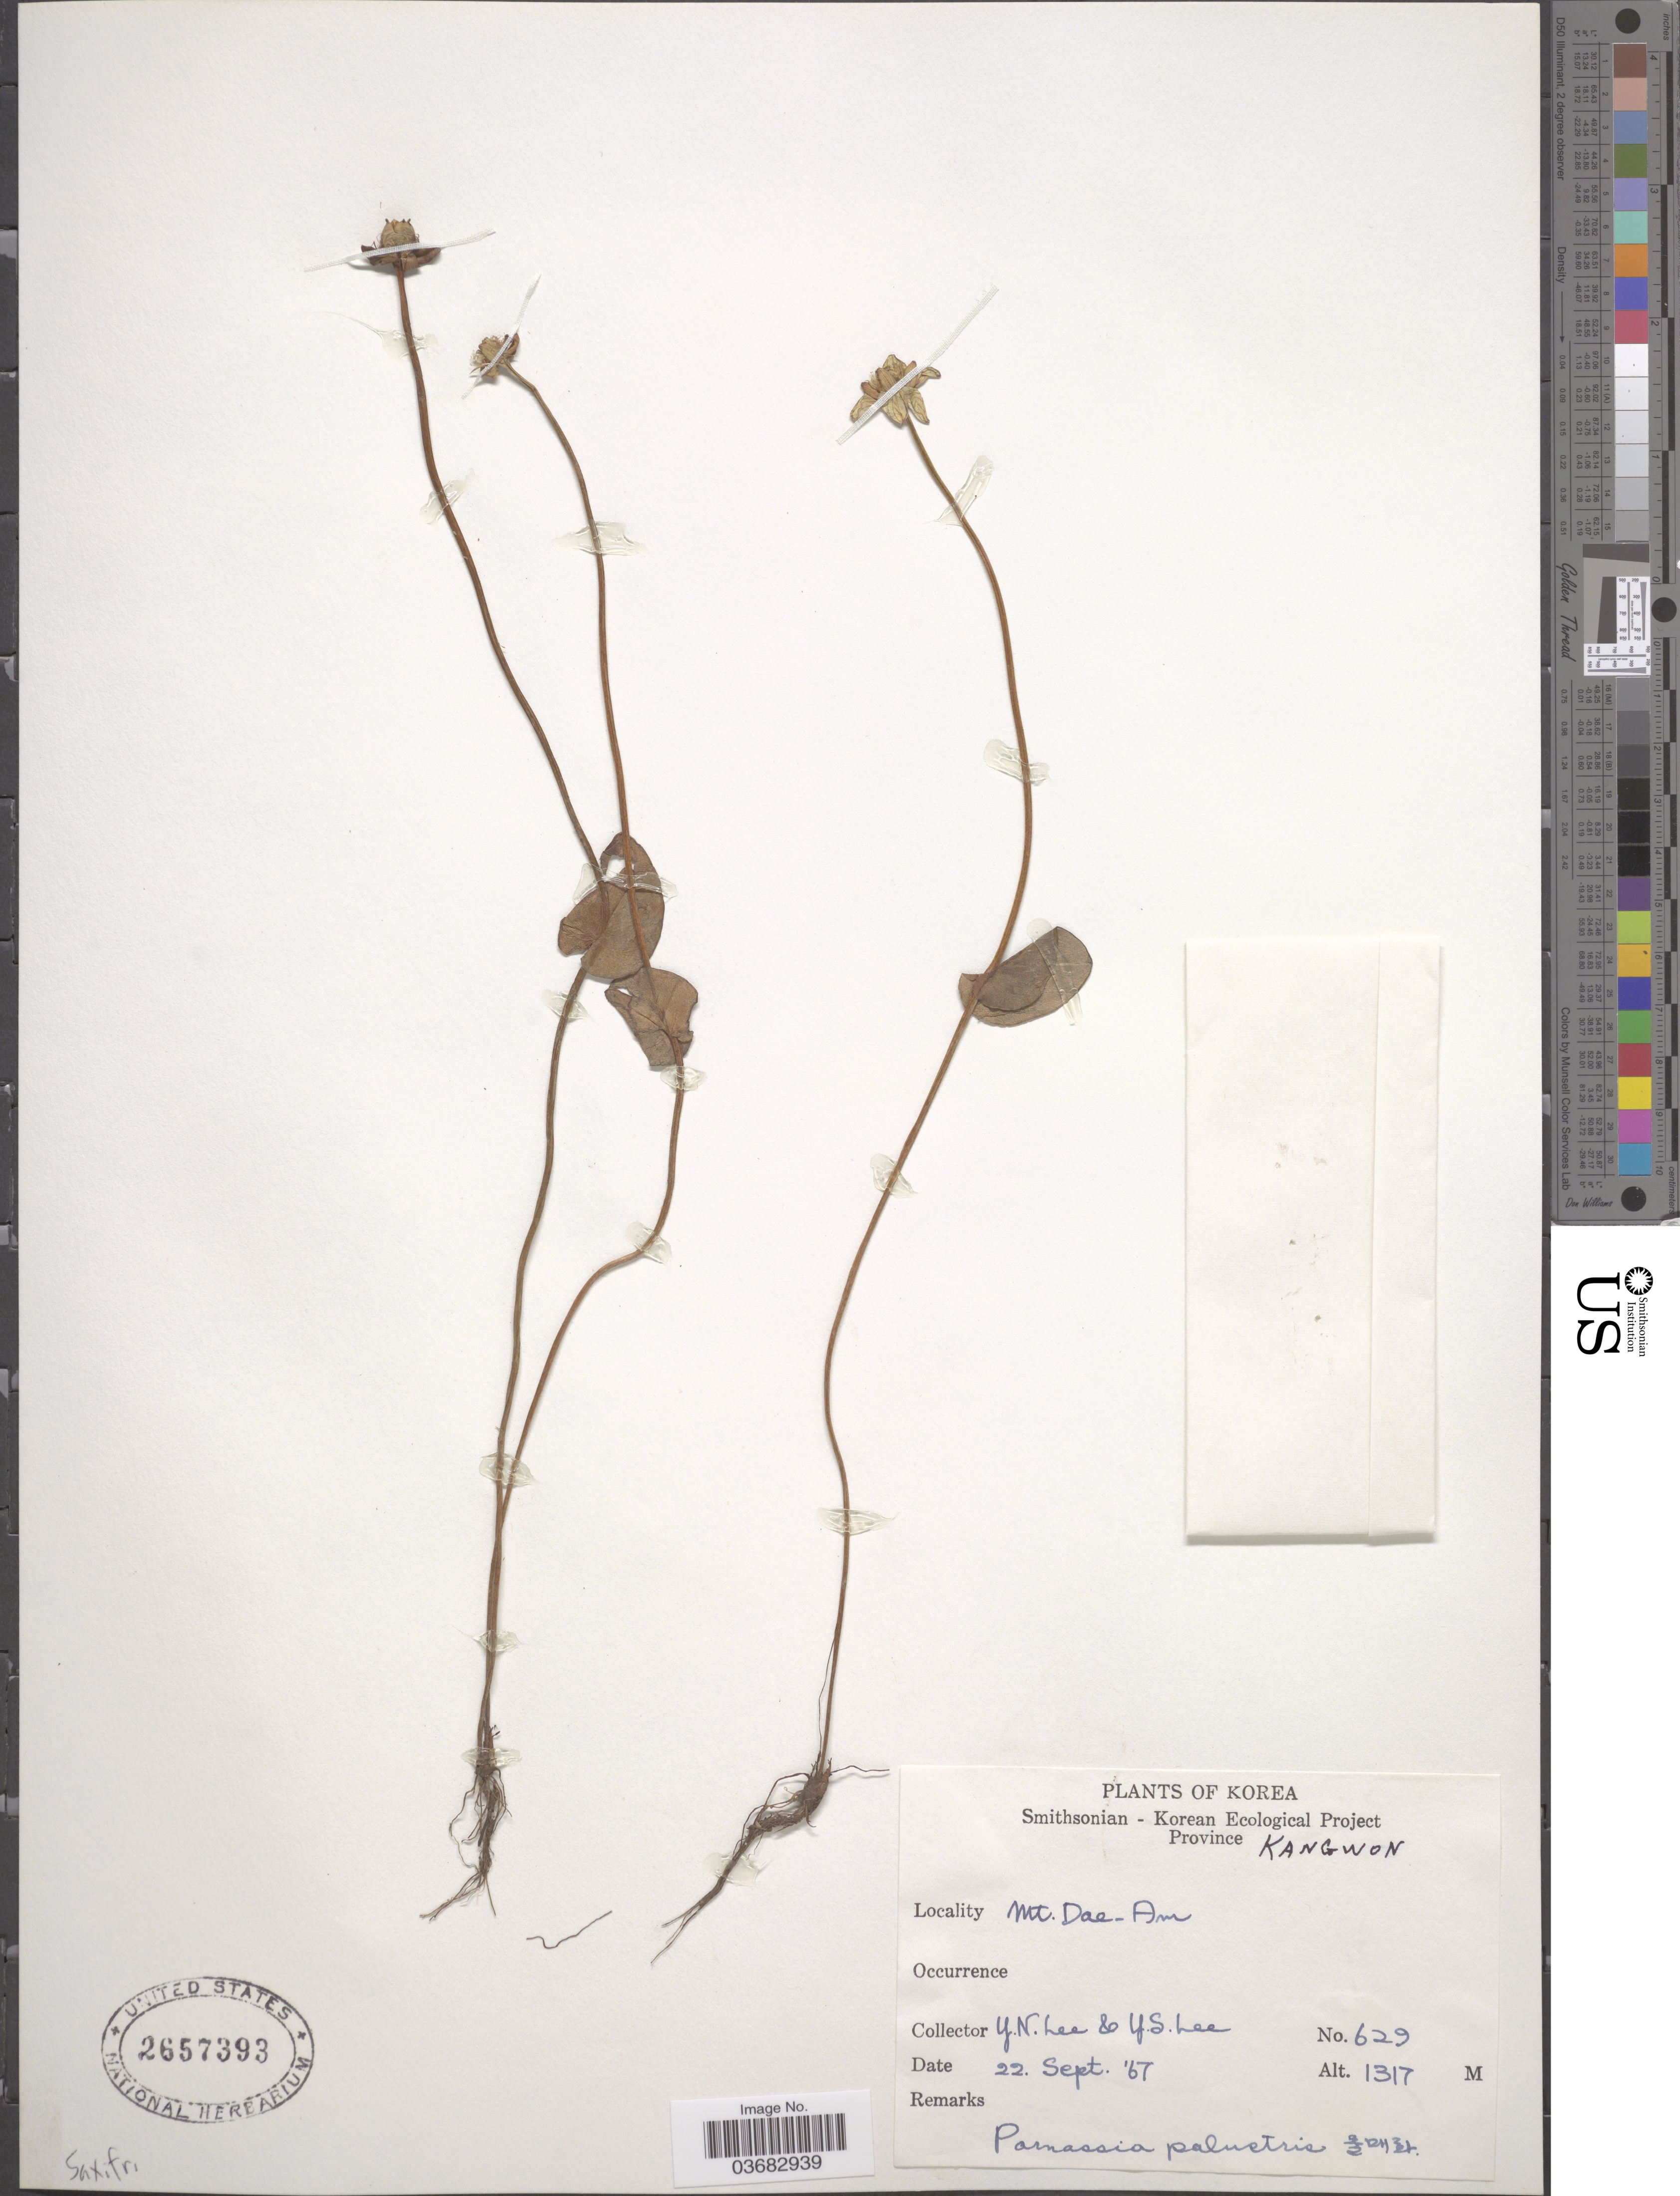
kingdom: Plantae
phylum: Tracheophyta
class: Magnoliopsida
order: Celastrales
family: Parnassiaceae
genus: Parnassia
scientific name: Parnassia palustris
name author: L.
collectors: Y. N. Lee & Y. S. Lee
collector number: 629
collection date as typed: Transcribed d/m/y: 22/9/67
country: North Korea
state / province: Kangwon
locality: Mt. Dae-Am.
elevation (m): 1317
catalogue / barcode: US 2657393